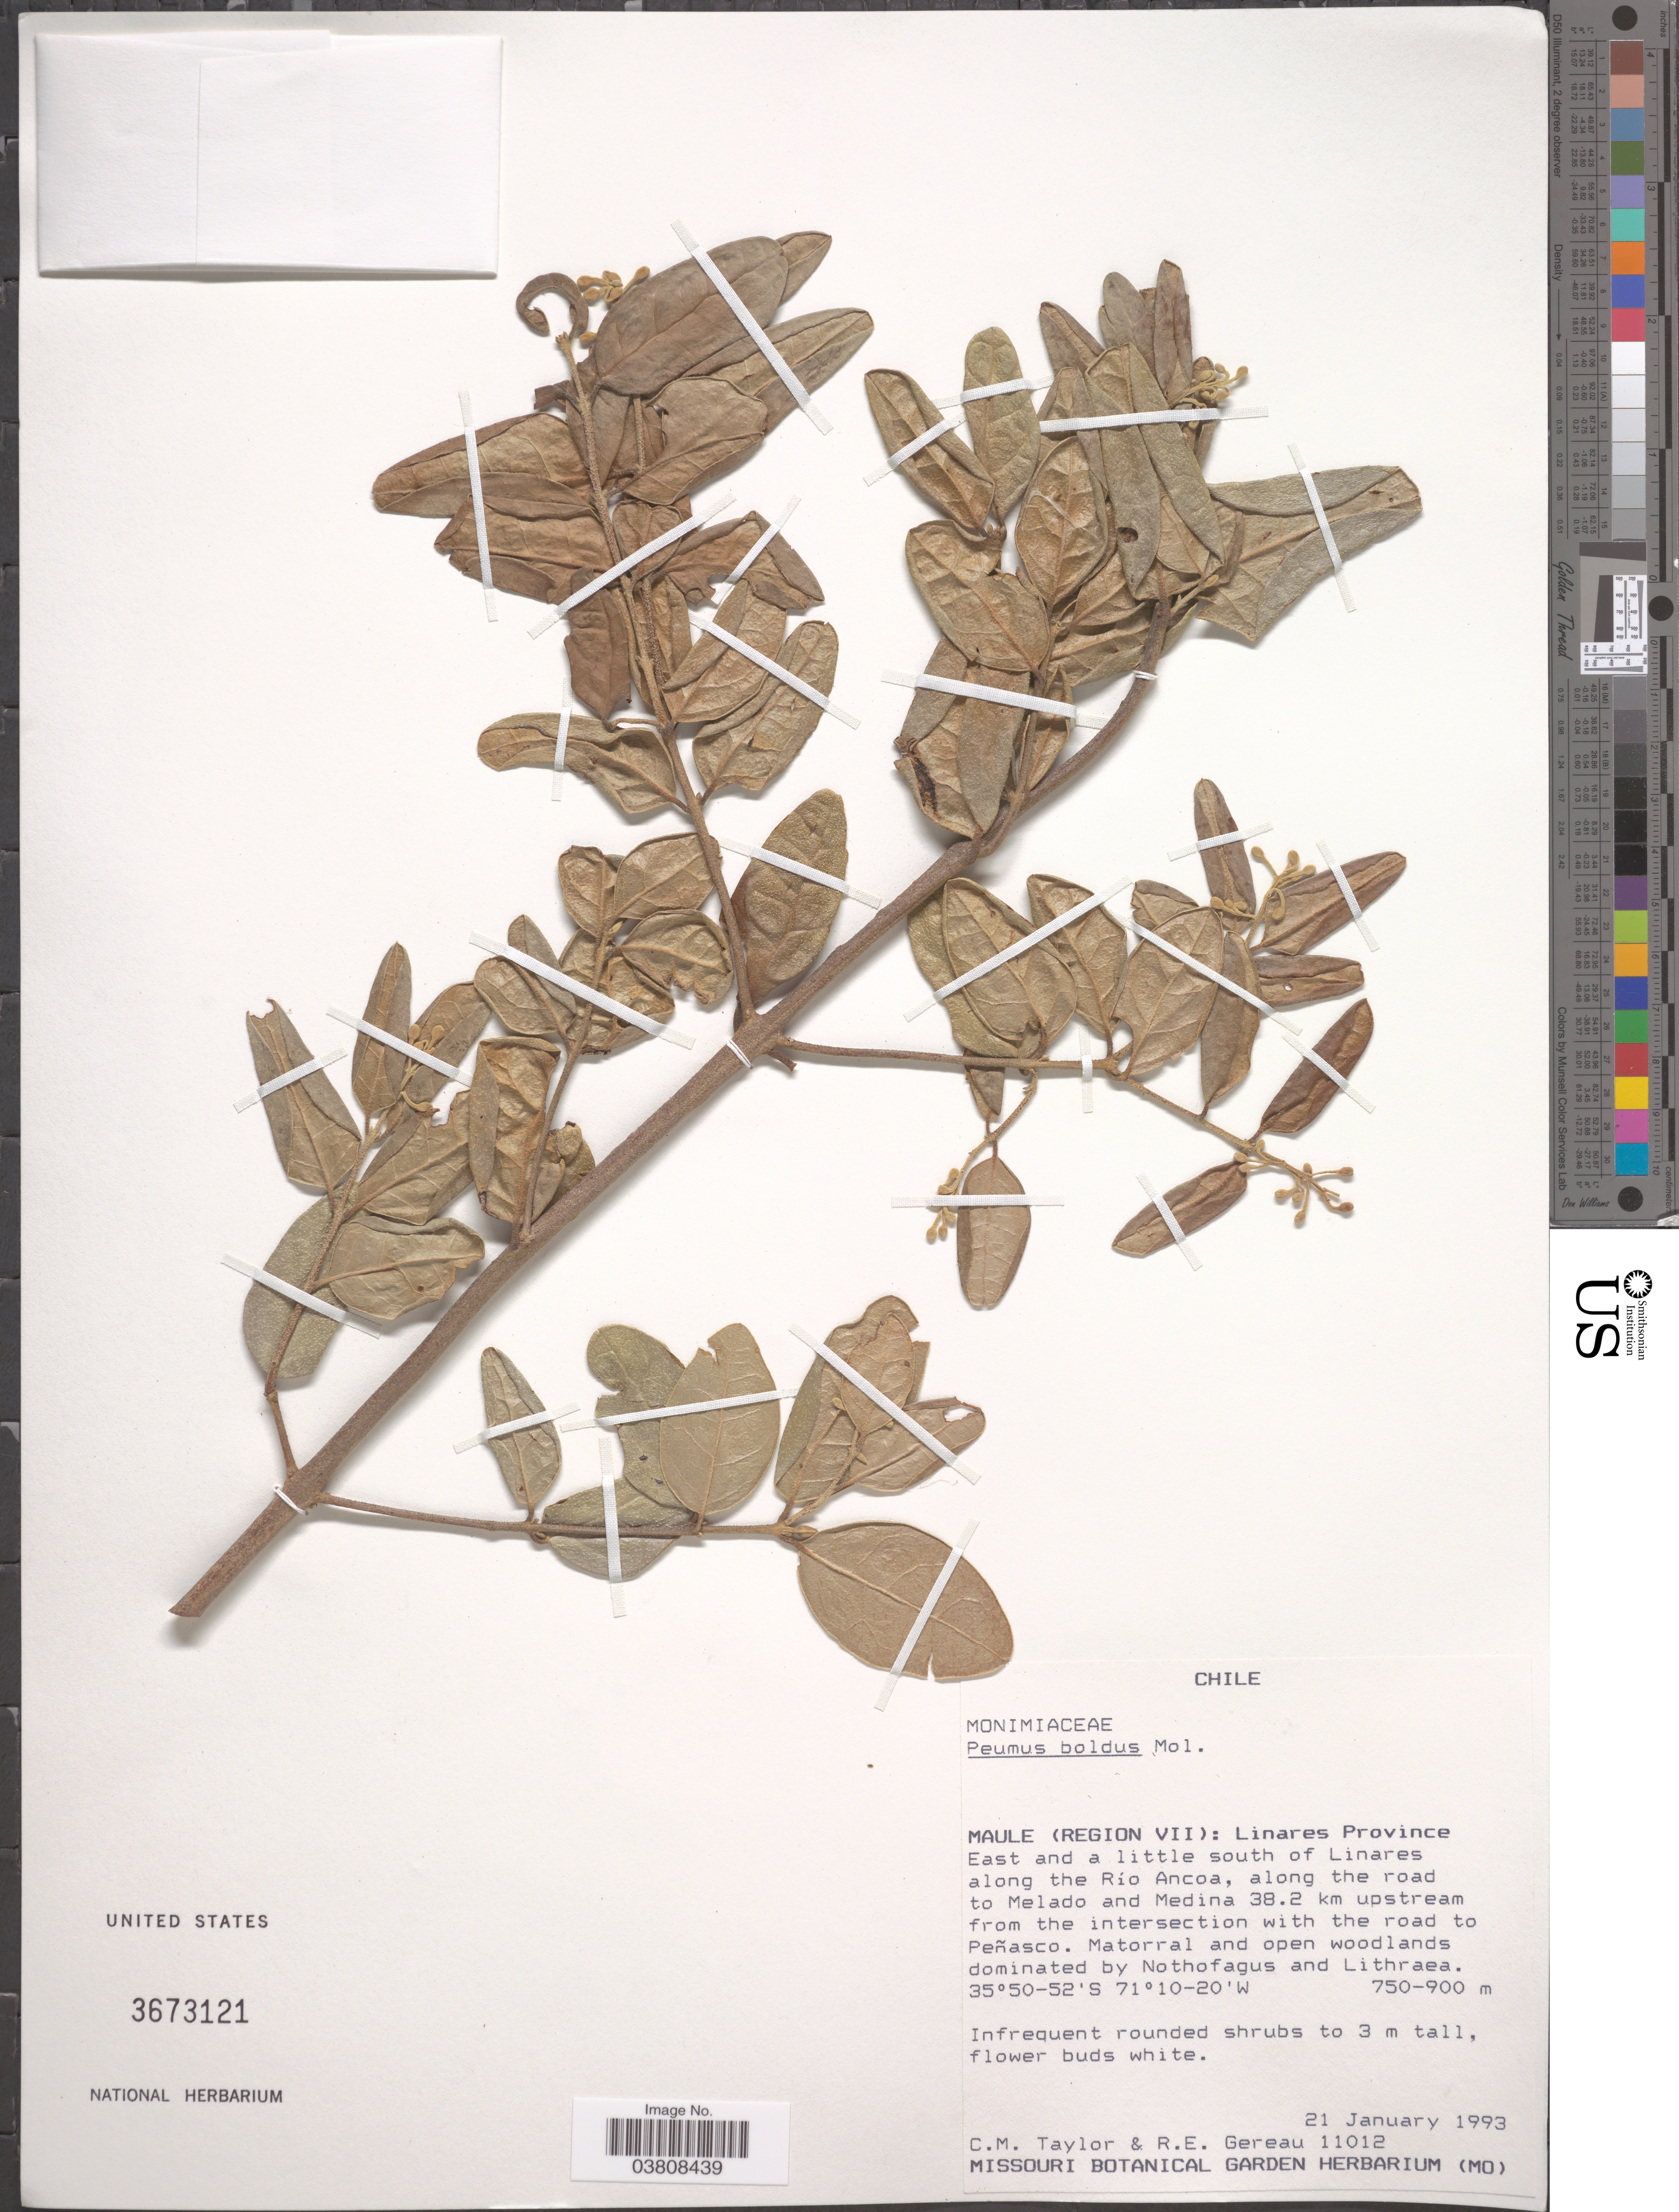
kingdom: Plantae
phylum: Tracheophyta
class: Magnoliopsida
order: Laurales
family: Monimiaceae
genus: Peumus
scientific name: Peumus boldus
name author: Molina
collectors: C. M. Taylor & R. Gereau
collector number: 11012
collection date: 1993-01-21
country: Chile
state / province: Maule (VII)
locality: Maule (Region VII): Linares Province East and a little south of Linares along the Río Ancoa, along the road to Melado and Medina 38.2 km upstream from the intersection with the road to Peñasco.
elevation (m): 750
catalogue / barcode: US 3673121